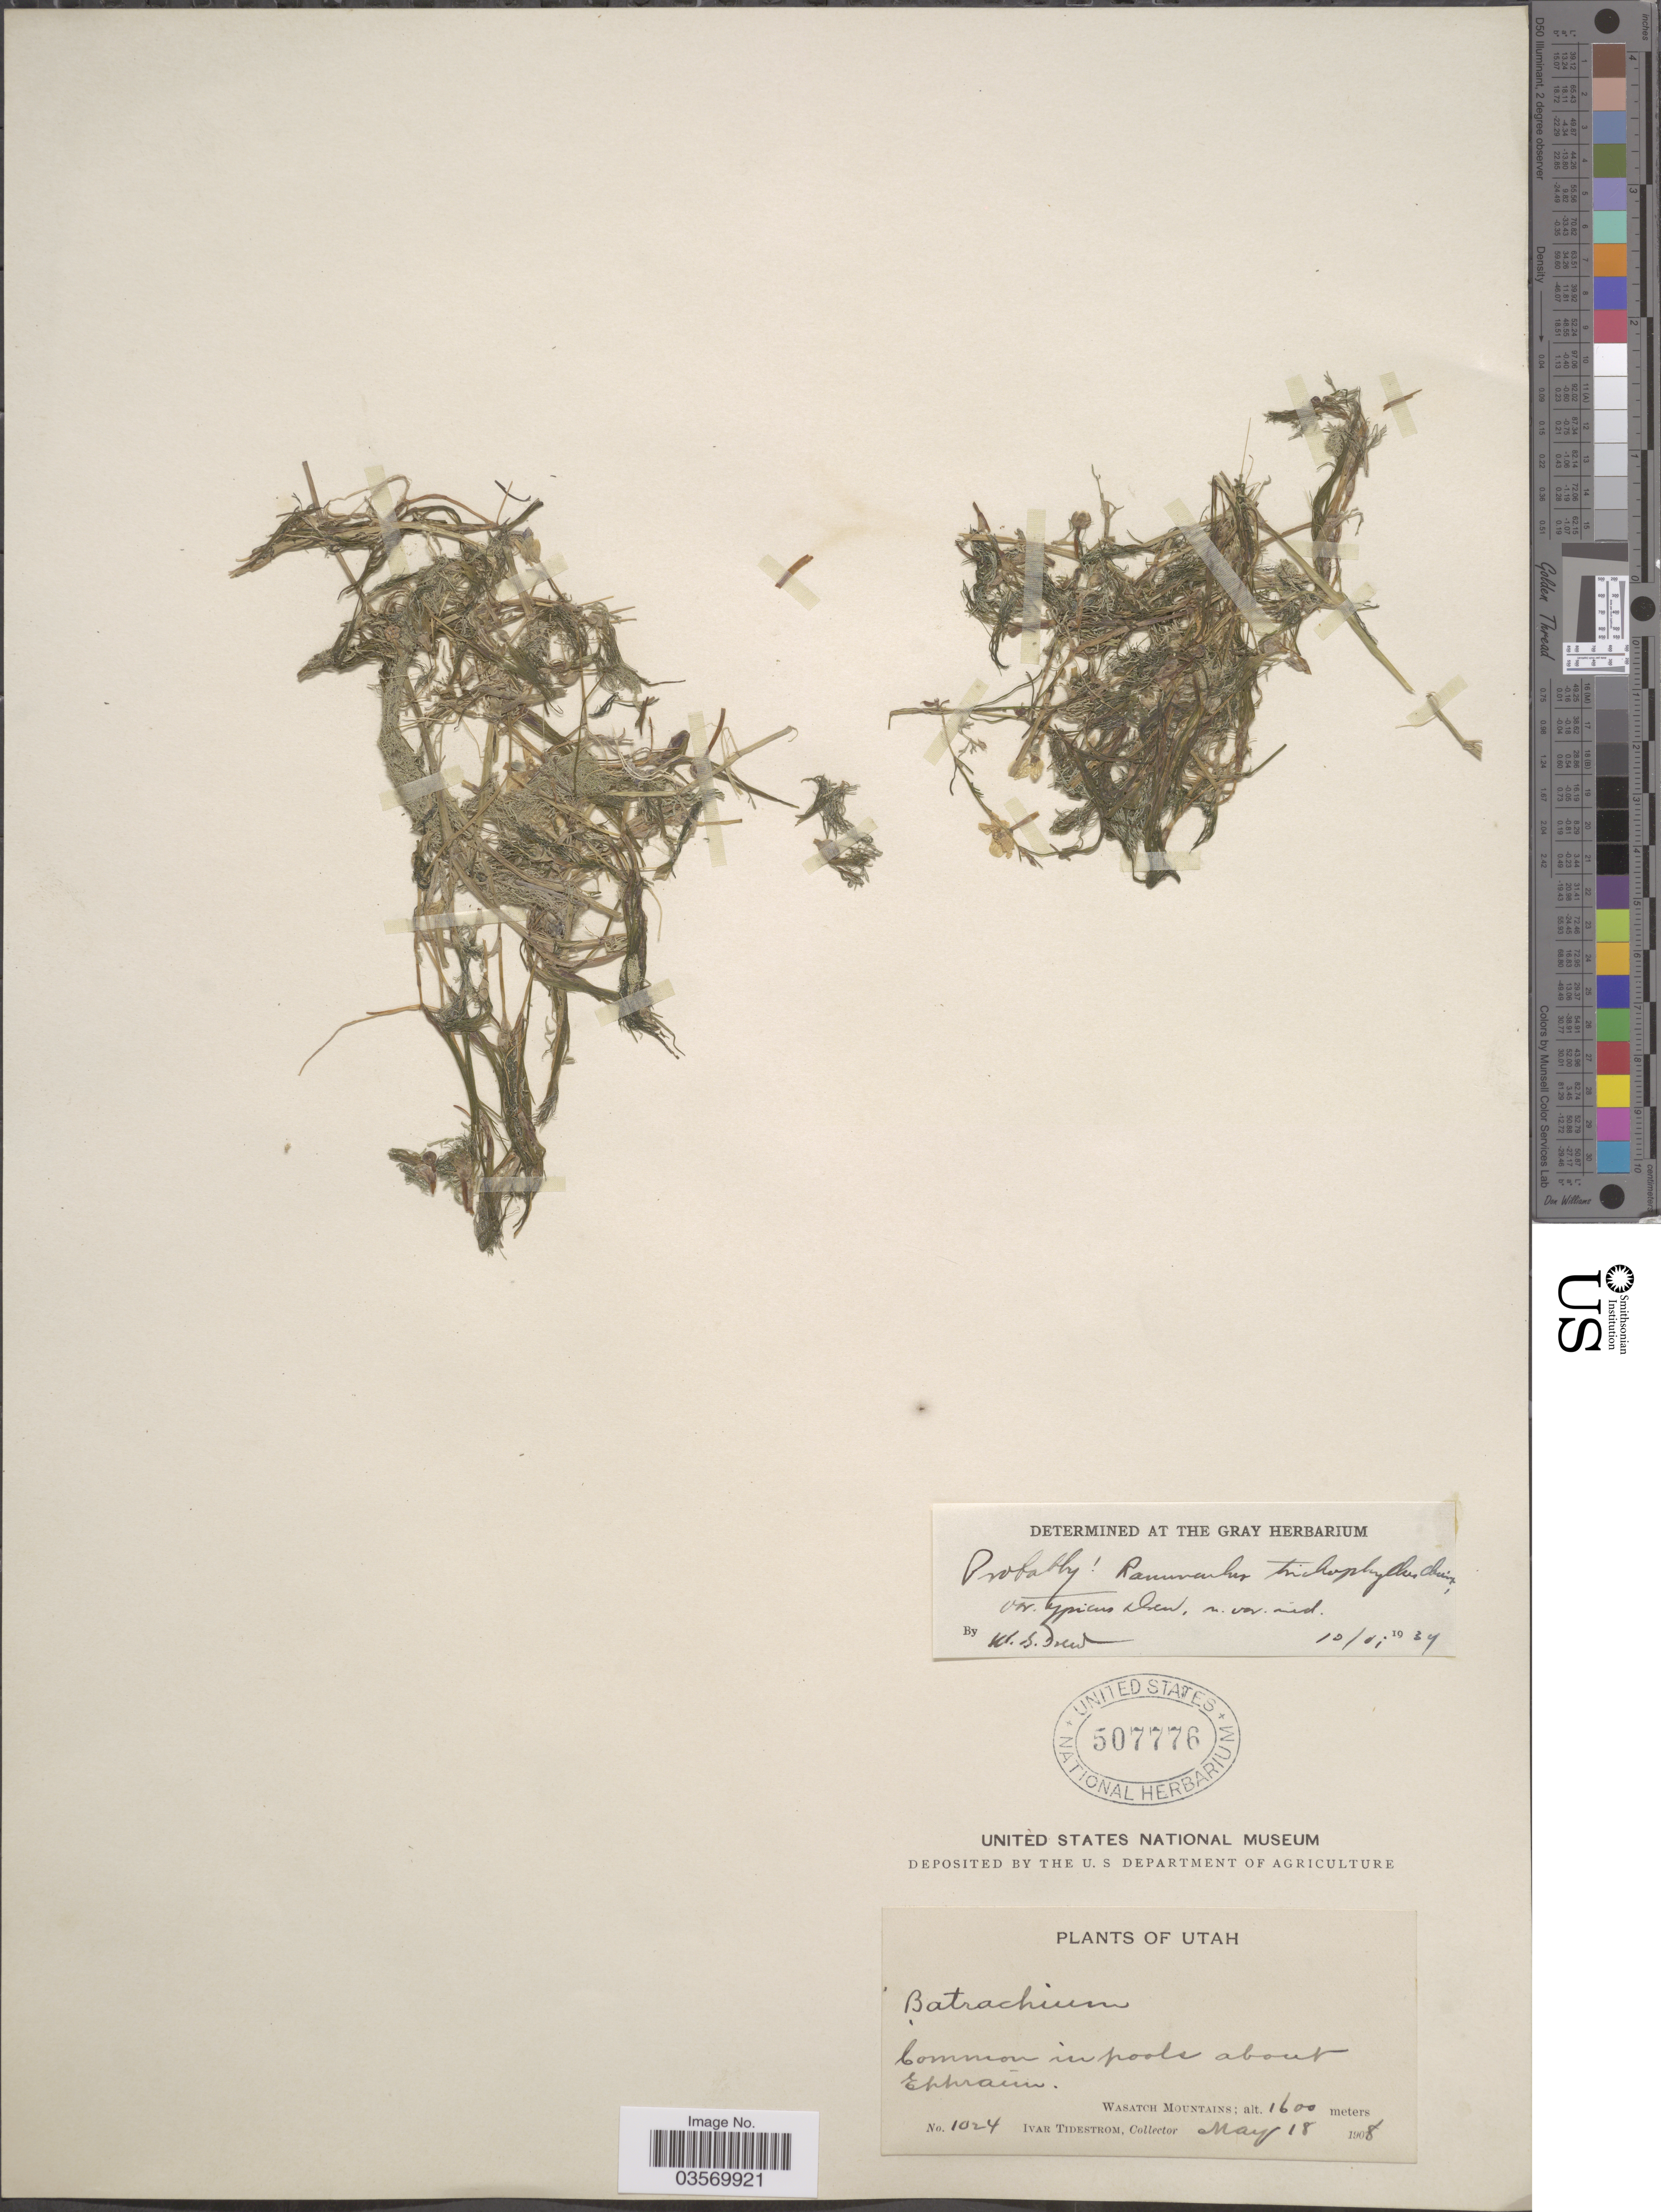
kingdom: Plantae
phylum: Tracheophyta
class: Magnoliopsida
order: Ranunculales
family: Ranunculaceae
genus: Ranunculus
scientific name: Ranunculus trichophyllus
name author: Chaix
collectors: I. F. Tidestrom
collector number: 1024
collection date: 1908-05-18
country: United States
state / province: Utah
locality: About Ephraim. Wasatch Mountains.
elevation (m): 1600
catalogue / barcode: US 507776